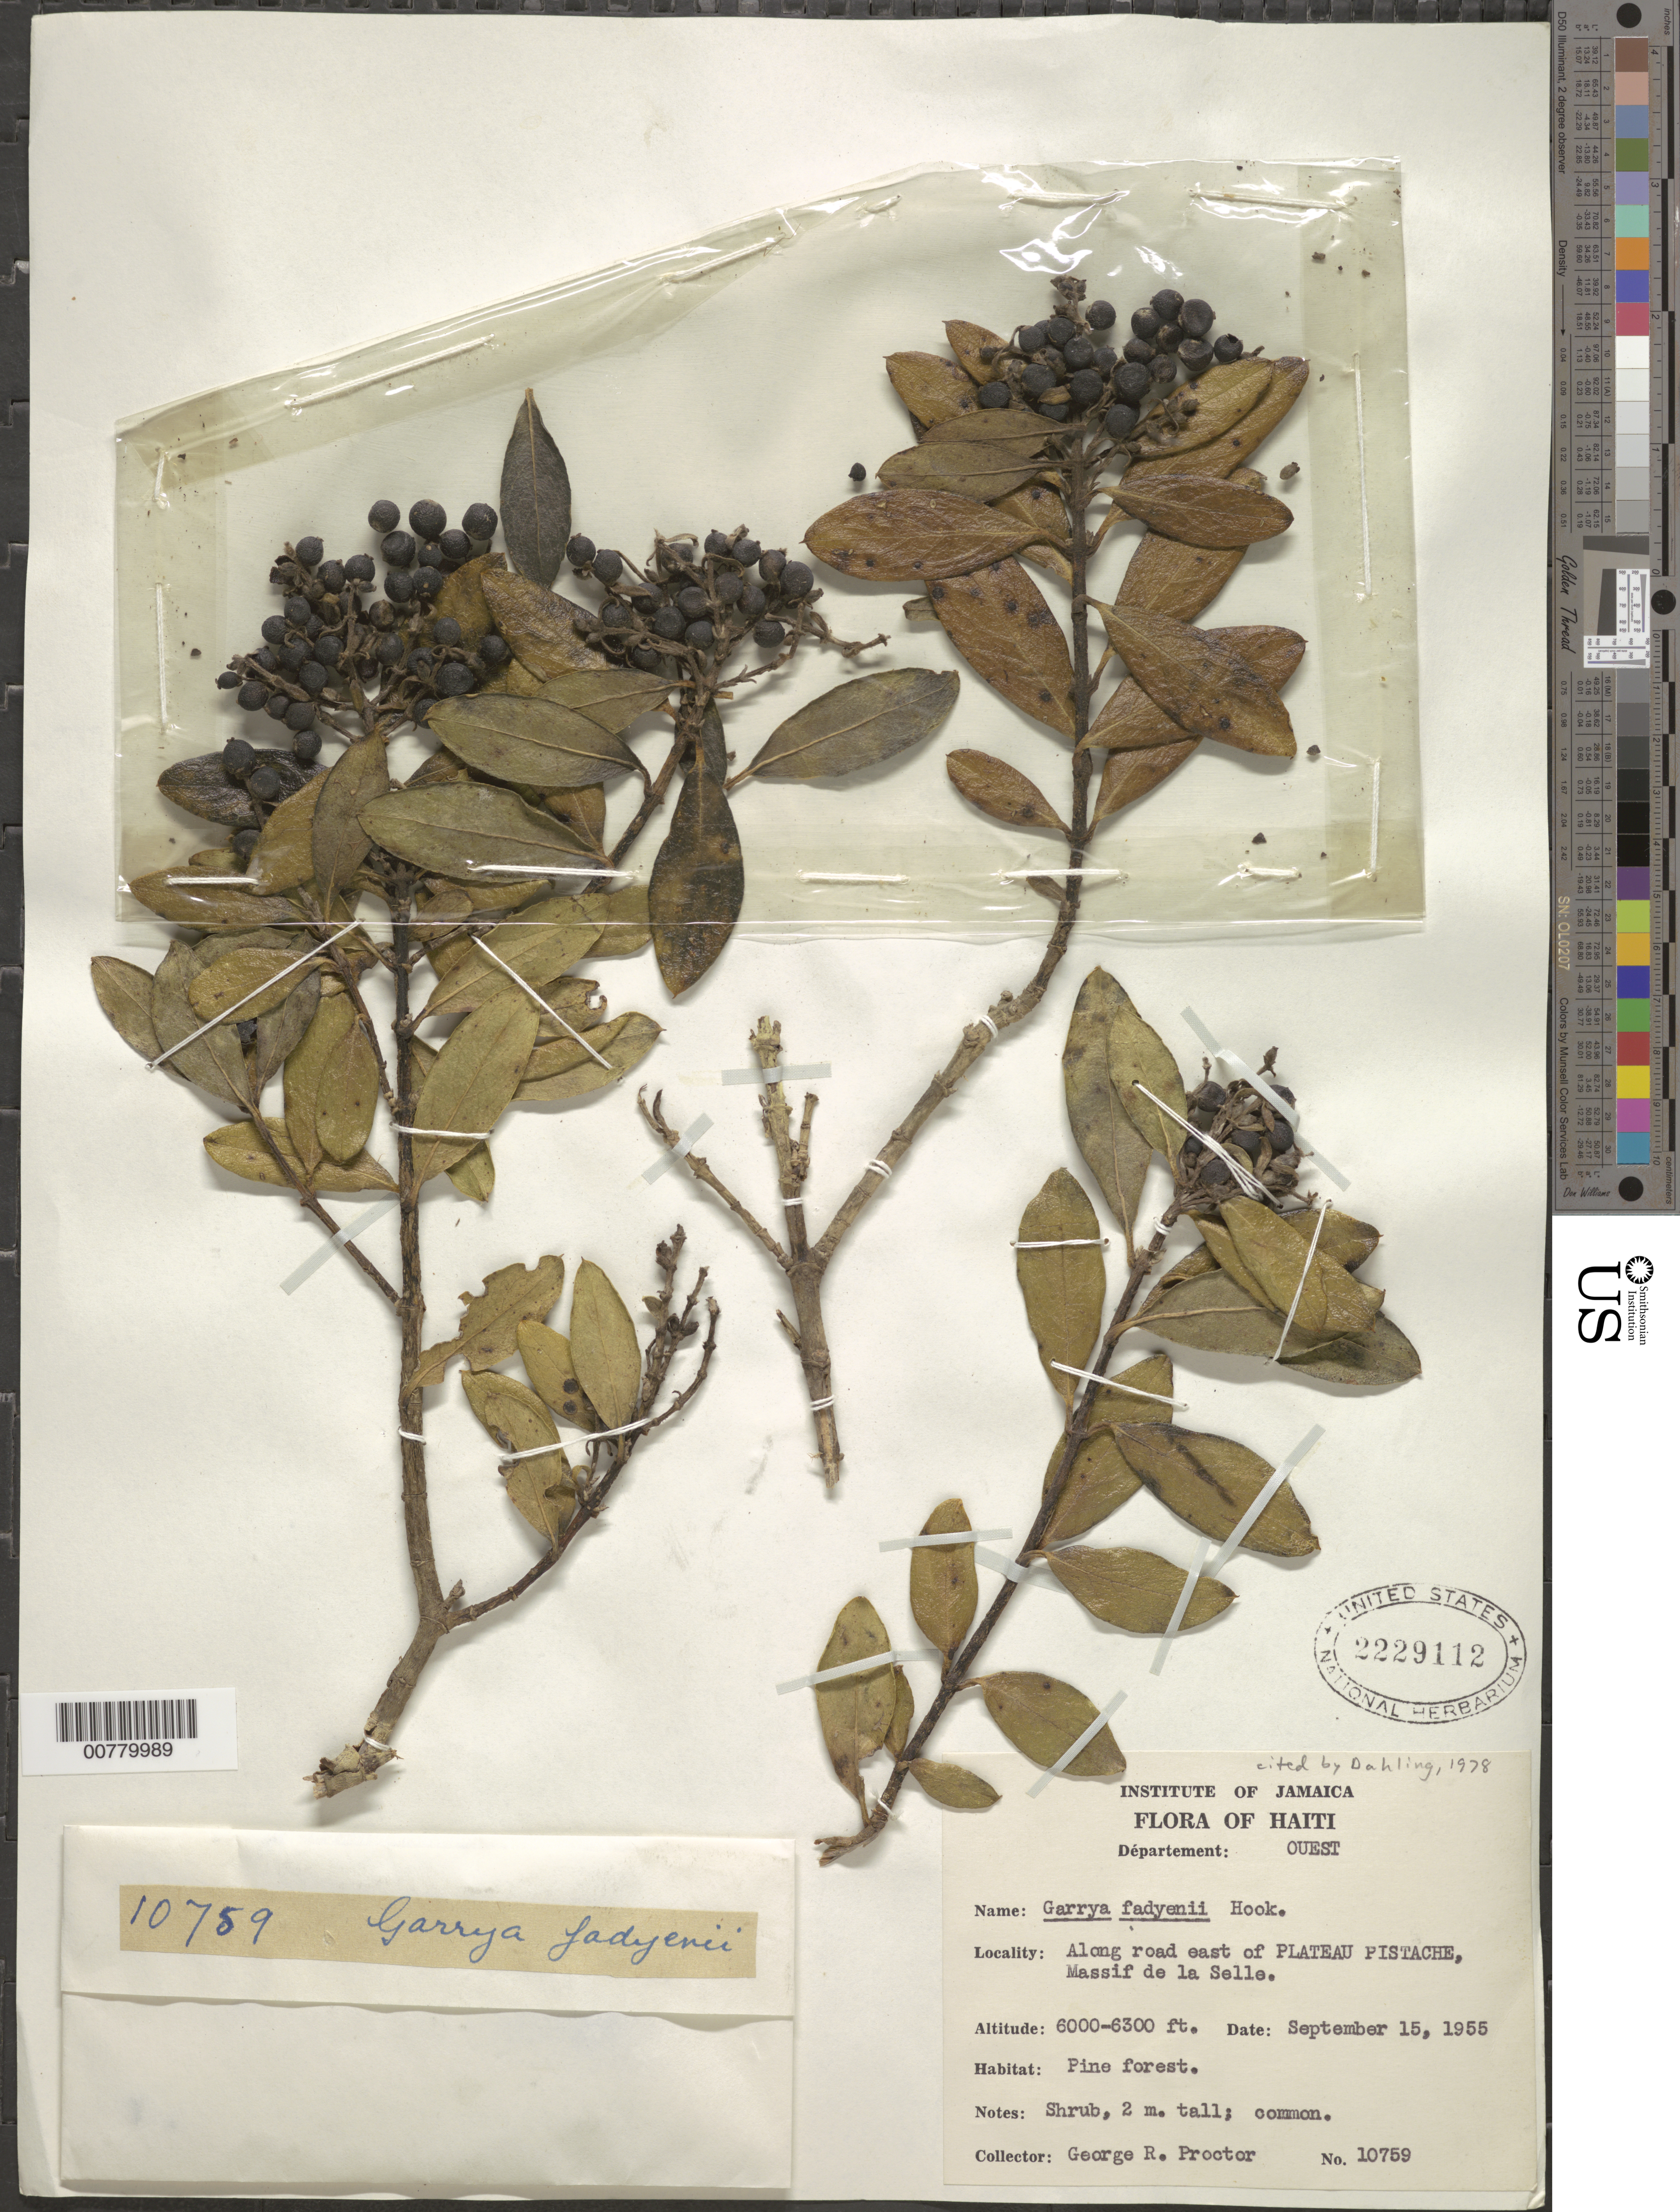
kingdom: Plantae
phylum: Tracheophyta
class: Magnoliopsida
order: Garryales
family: Garryaceae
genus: Garrya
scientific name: Garrya fadyenii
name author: Hook.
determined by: Dahling, --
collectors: G. R. Proctor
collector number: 10759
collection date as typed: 15 Sep 1955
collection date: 1955-09-15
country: Haiti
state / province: Ouest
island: Hispaniola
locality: Along road east of Plateau Pistache, Massif de la Selle.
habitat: Pine forest.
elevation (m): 1829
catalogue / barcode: US 2229112